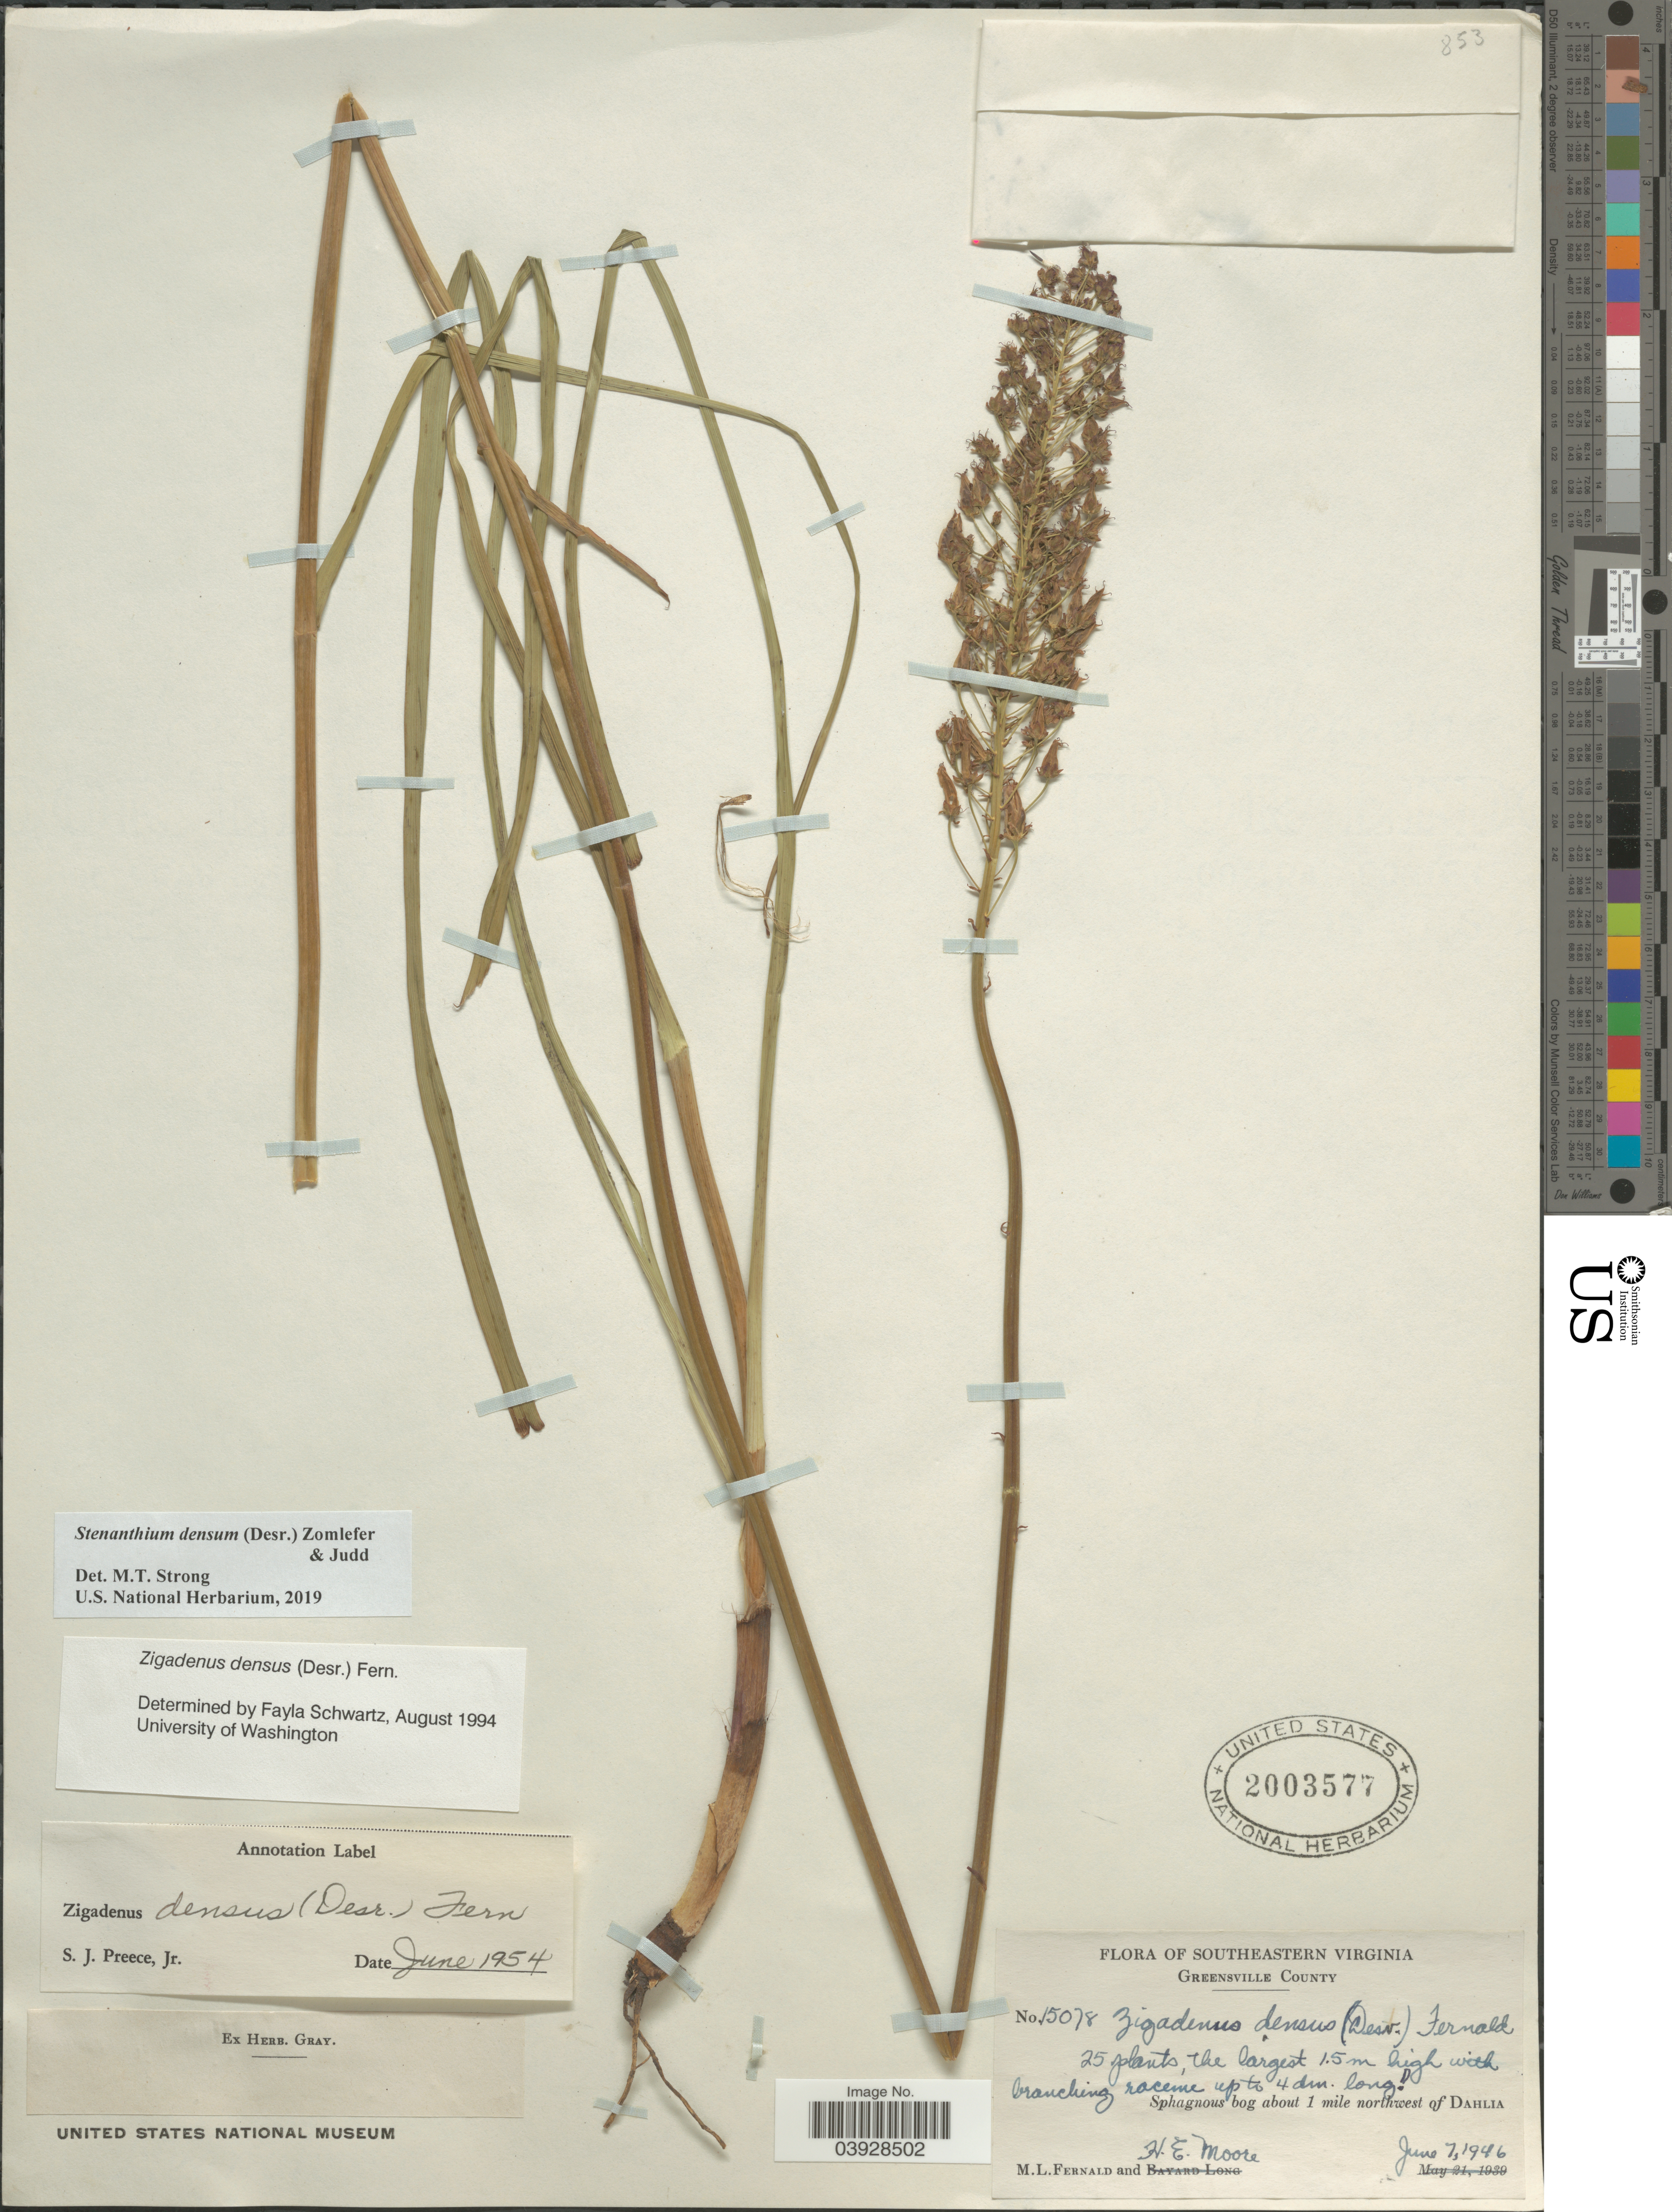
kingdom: Plantae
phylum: Tracheophyta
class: Liliopsida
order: Liliales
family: Melanthiaceae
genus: Stenanthium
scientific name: Stenanthium densum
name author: (Desr.) Zomlefer & Judd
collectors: M. L. Fernald & H. Moore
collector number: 15078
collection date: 1946-06-07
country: United States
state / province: Virginia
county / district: Greensville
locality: Southeastern Virginia. Greensville County. Sphagnous bog about 1 mile northwest of Dahlia.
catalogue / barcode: US 2003577